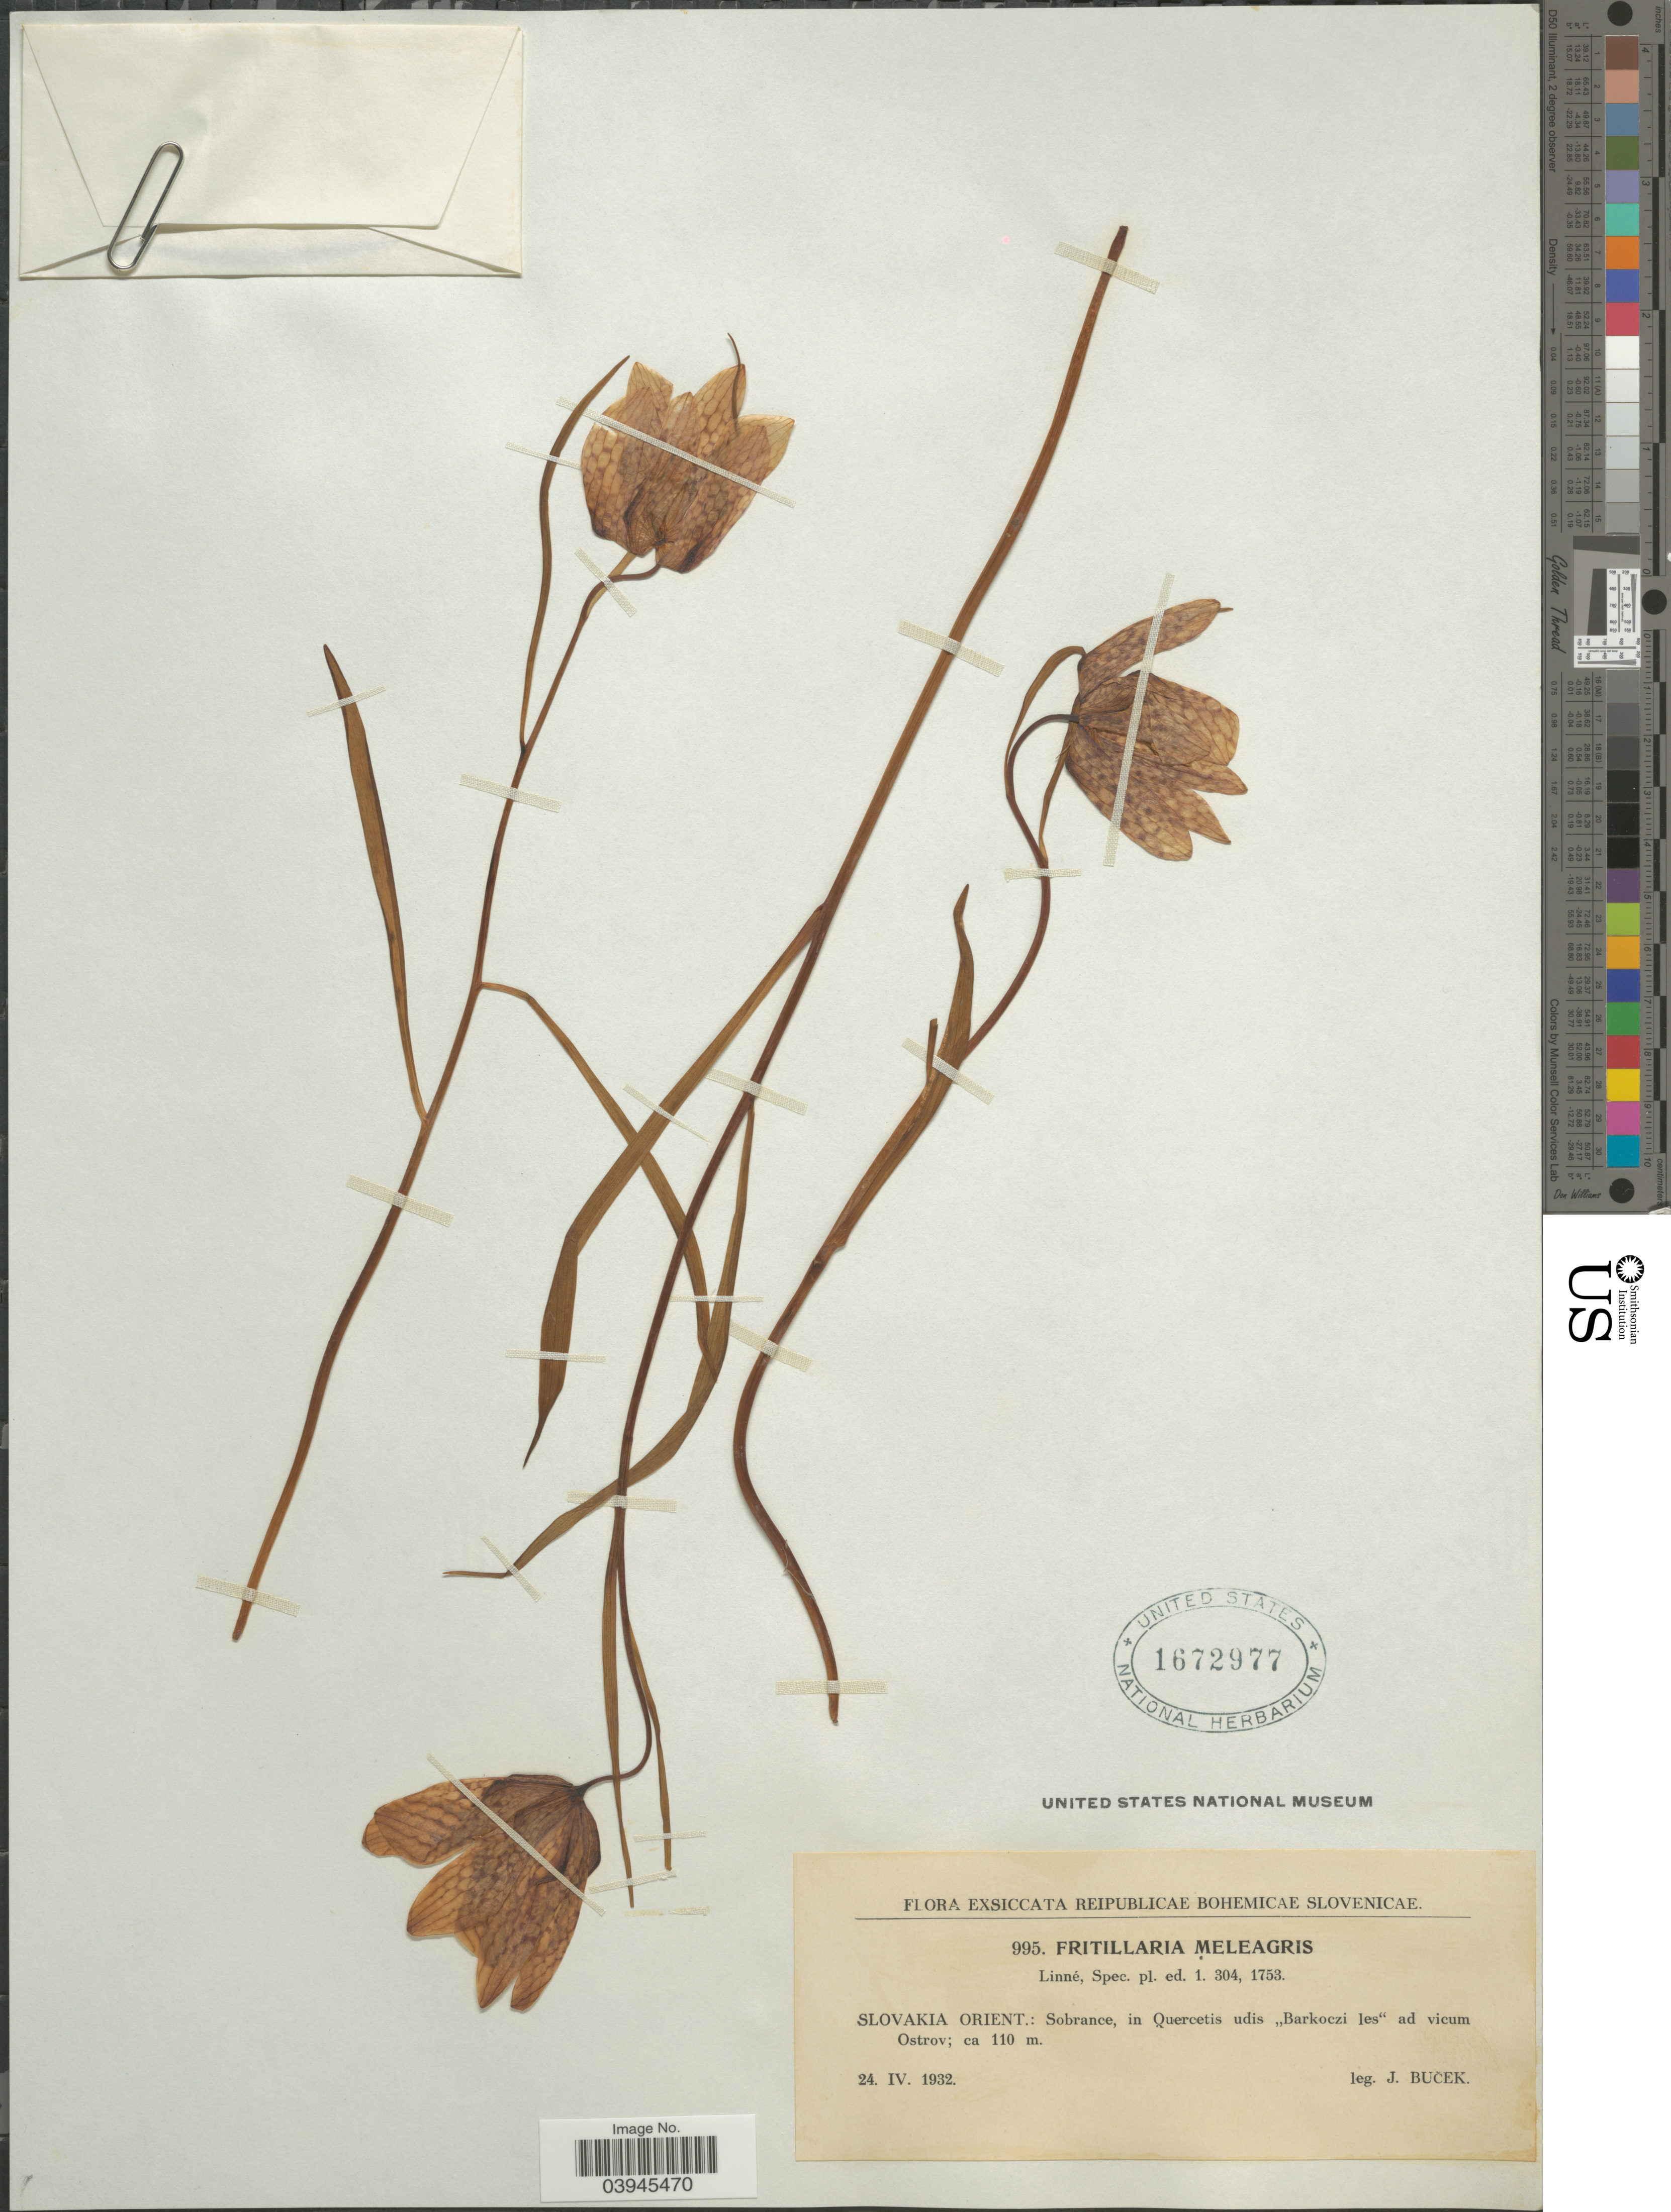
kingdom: Plantae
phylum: Tracheophyta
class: Liliopsida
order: Liliales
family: Liliaceae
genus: Fritillaria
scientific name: Fritillaria meleagris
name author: Lindl.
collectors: J. Bucek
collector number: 995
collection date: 1932-04-24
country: Slovakia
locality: Reipublicae Bohemicae Slovenicae. Slovakia Orient.: Sobrance, in Quercetis udis "Barkoczi les" ad vicum Ostrov.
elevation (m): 110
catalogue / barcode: US 1672977